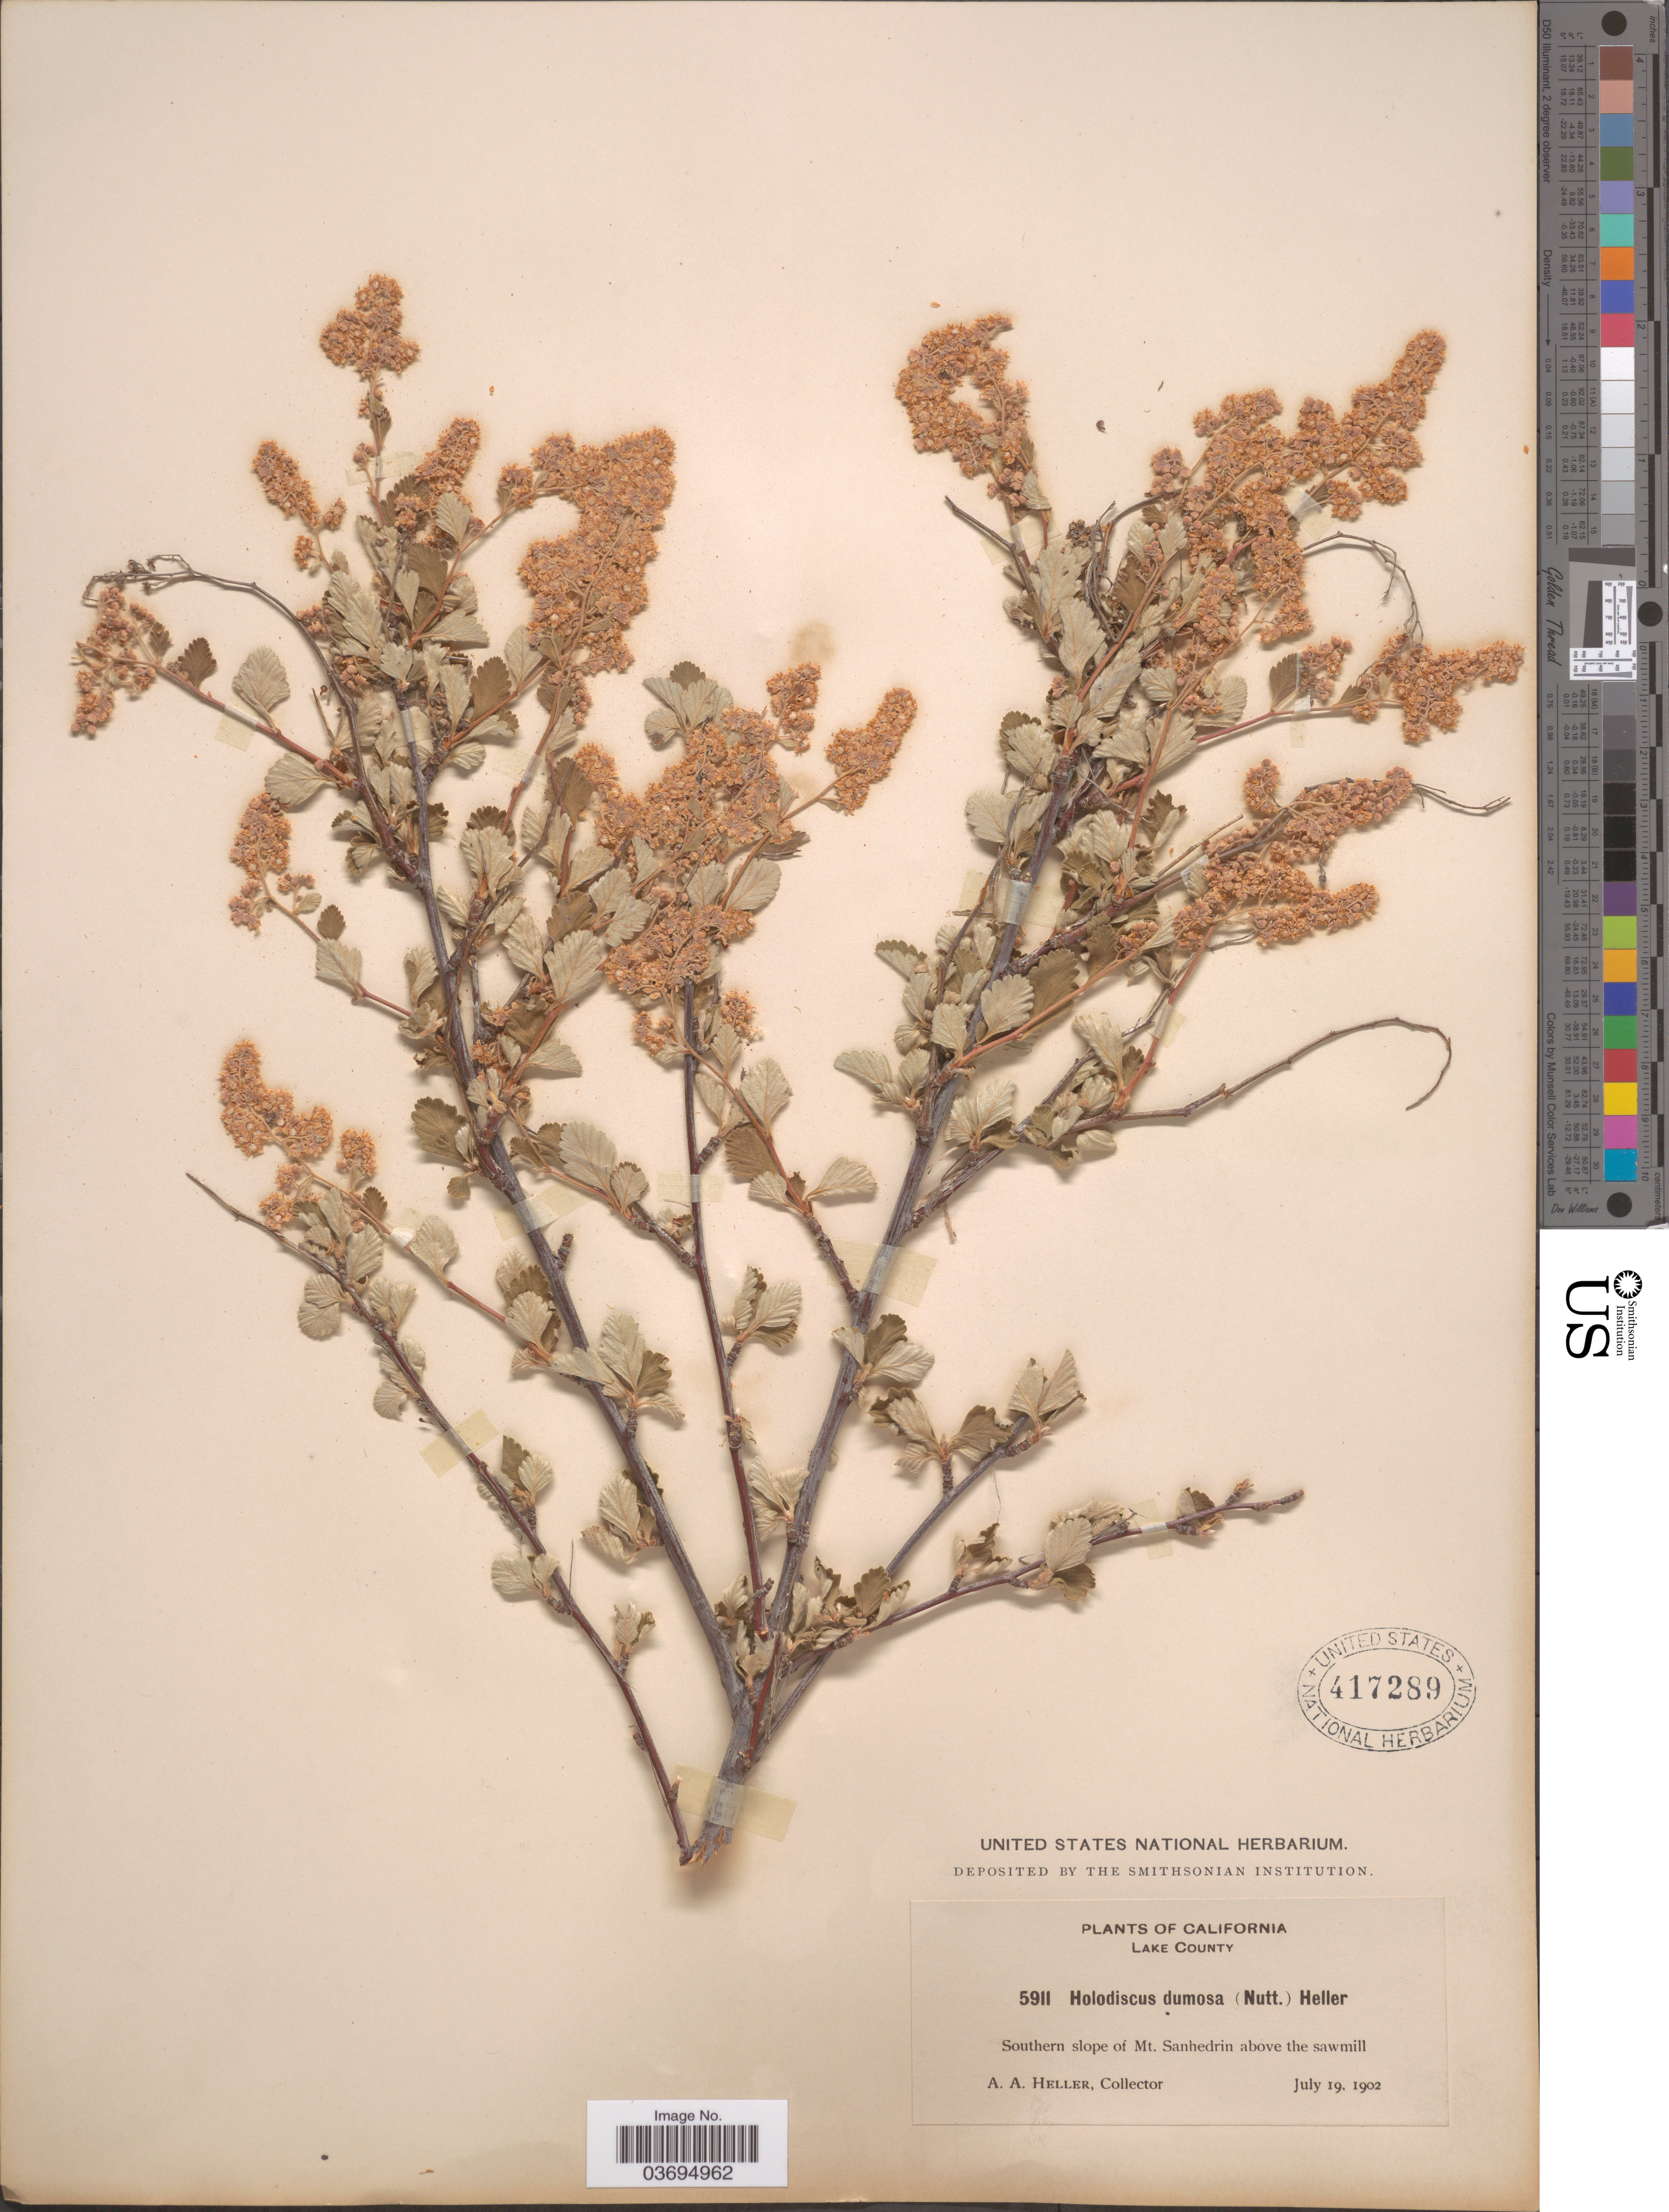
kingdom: Plantae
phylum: Tracheophyta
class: Magnoliopsida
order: Rosales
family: Rosaceae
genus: Holodiscus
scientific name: Holodiscus discolor var. dumosus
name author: Maxim. ex J.M. Coult.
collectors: A. A. Heller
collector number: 5911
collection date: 1902-07-19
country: United States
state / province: California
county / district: Lake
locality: Lake County. Southern slope of Mt. Sanhedrin above the sawmill.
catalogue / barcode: US 417289